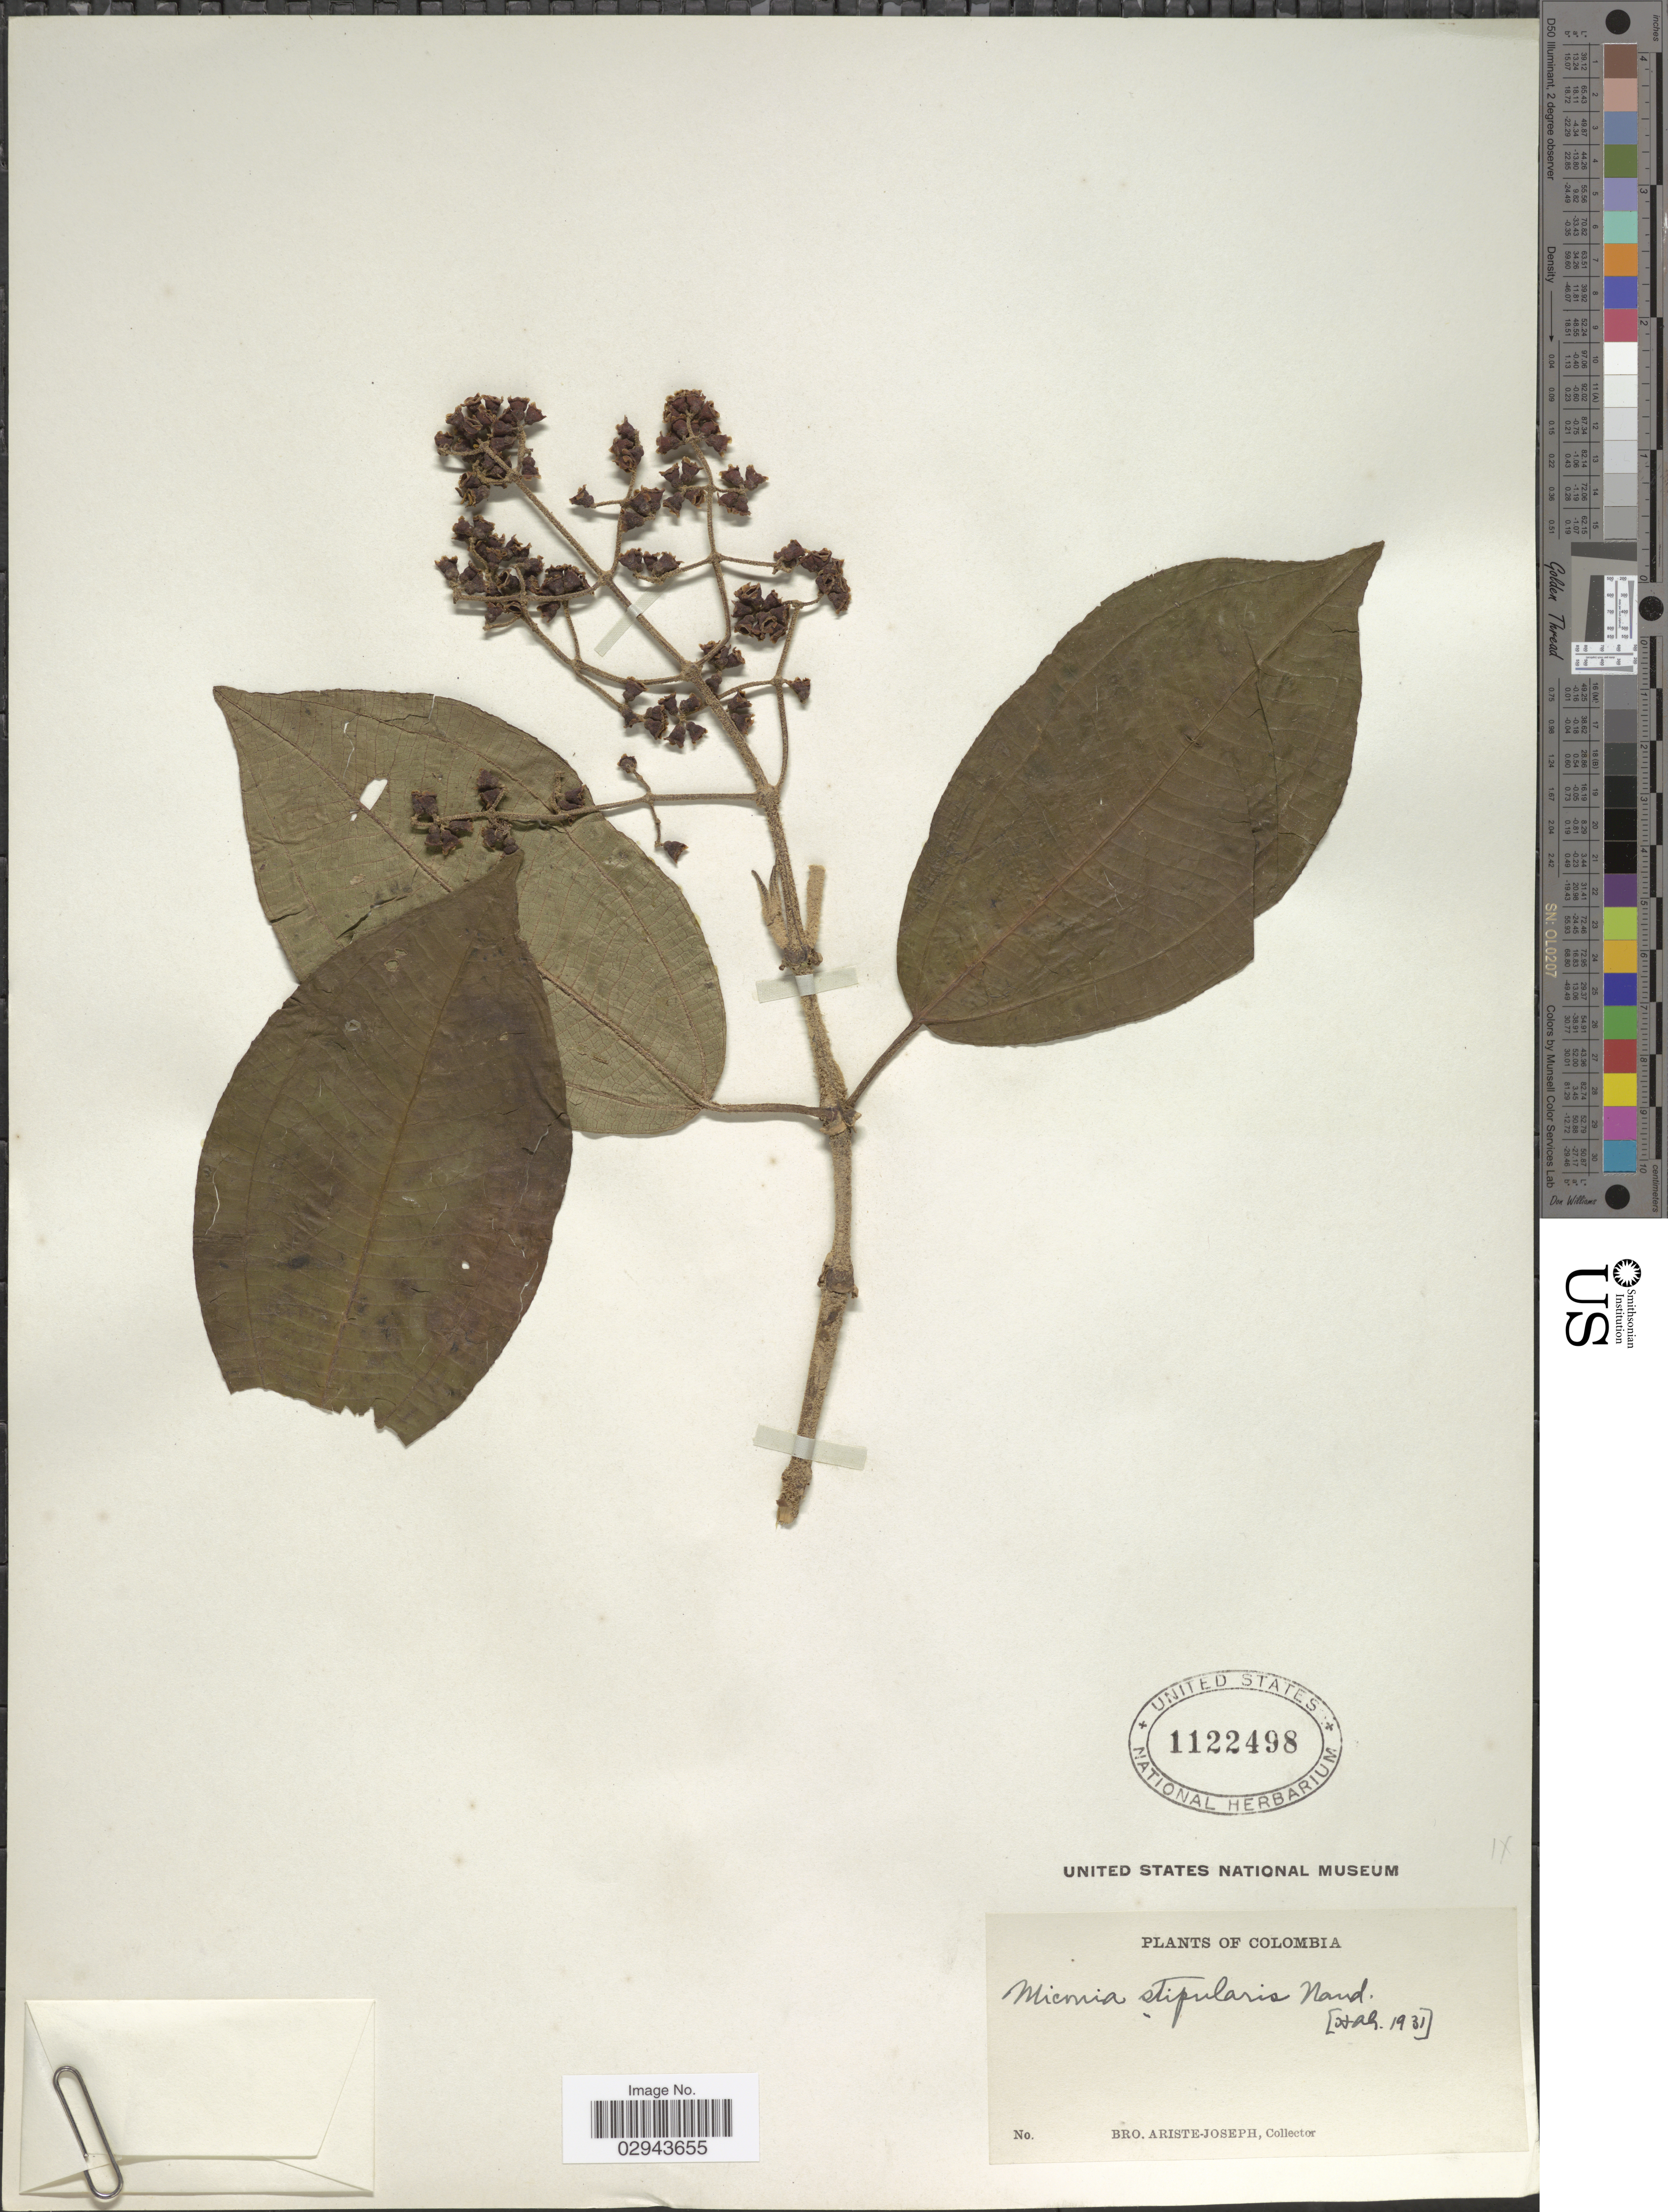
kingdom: Plantae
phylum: Tracheophyta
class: Magnoliopsida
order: Myrtales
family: Melastomataceae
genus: Miconia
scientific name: Miconia stipularis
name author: Naudin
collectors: Bro. Ariste-Joseph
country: Colombia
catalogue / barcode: US 1122498